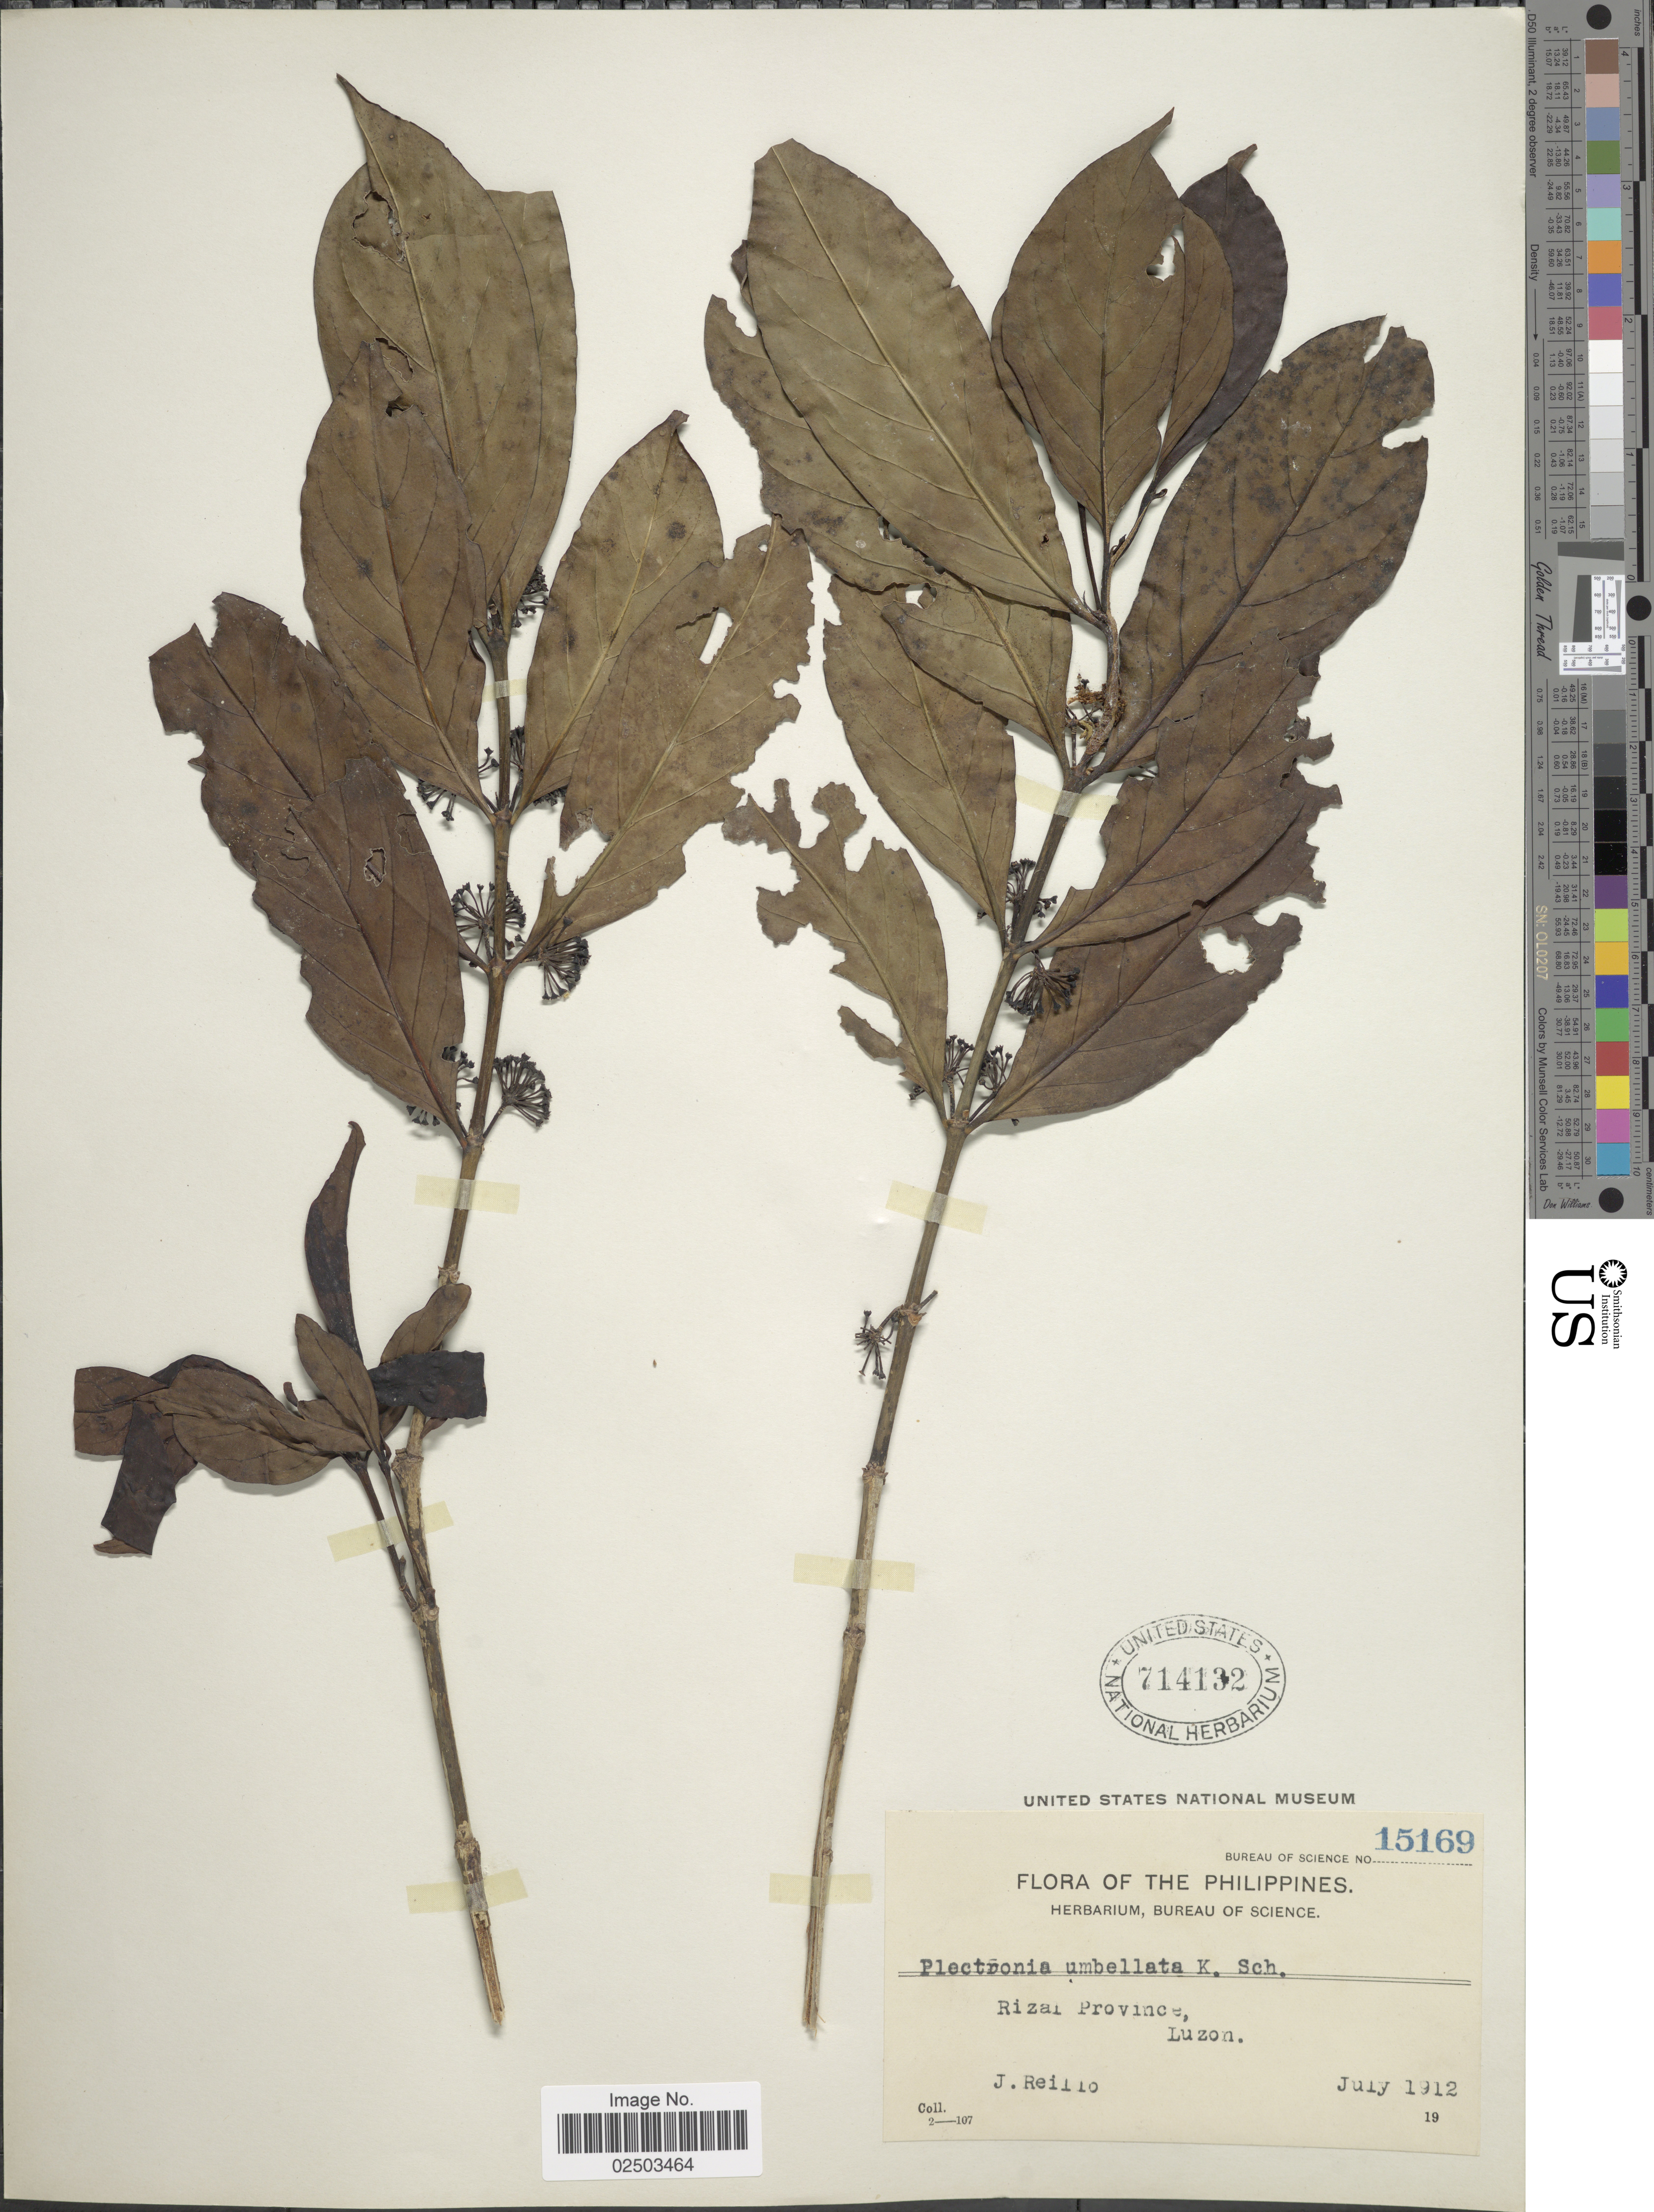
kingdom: Plantae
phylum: Tracheophyta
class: Magnoliopsida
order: Gentianales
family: Rubiaceae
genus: Canthium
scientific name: Canthium gynochthodes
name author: Baill.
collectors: J. Reillo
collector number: Bureau of Science 15169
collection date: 1912-07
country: Philippines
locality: Rizal Province, Luzon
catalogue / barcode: US 714132